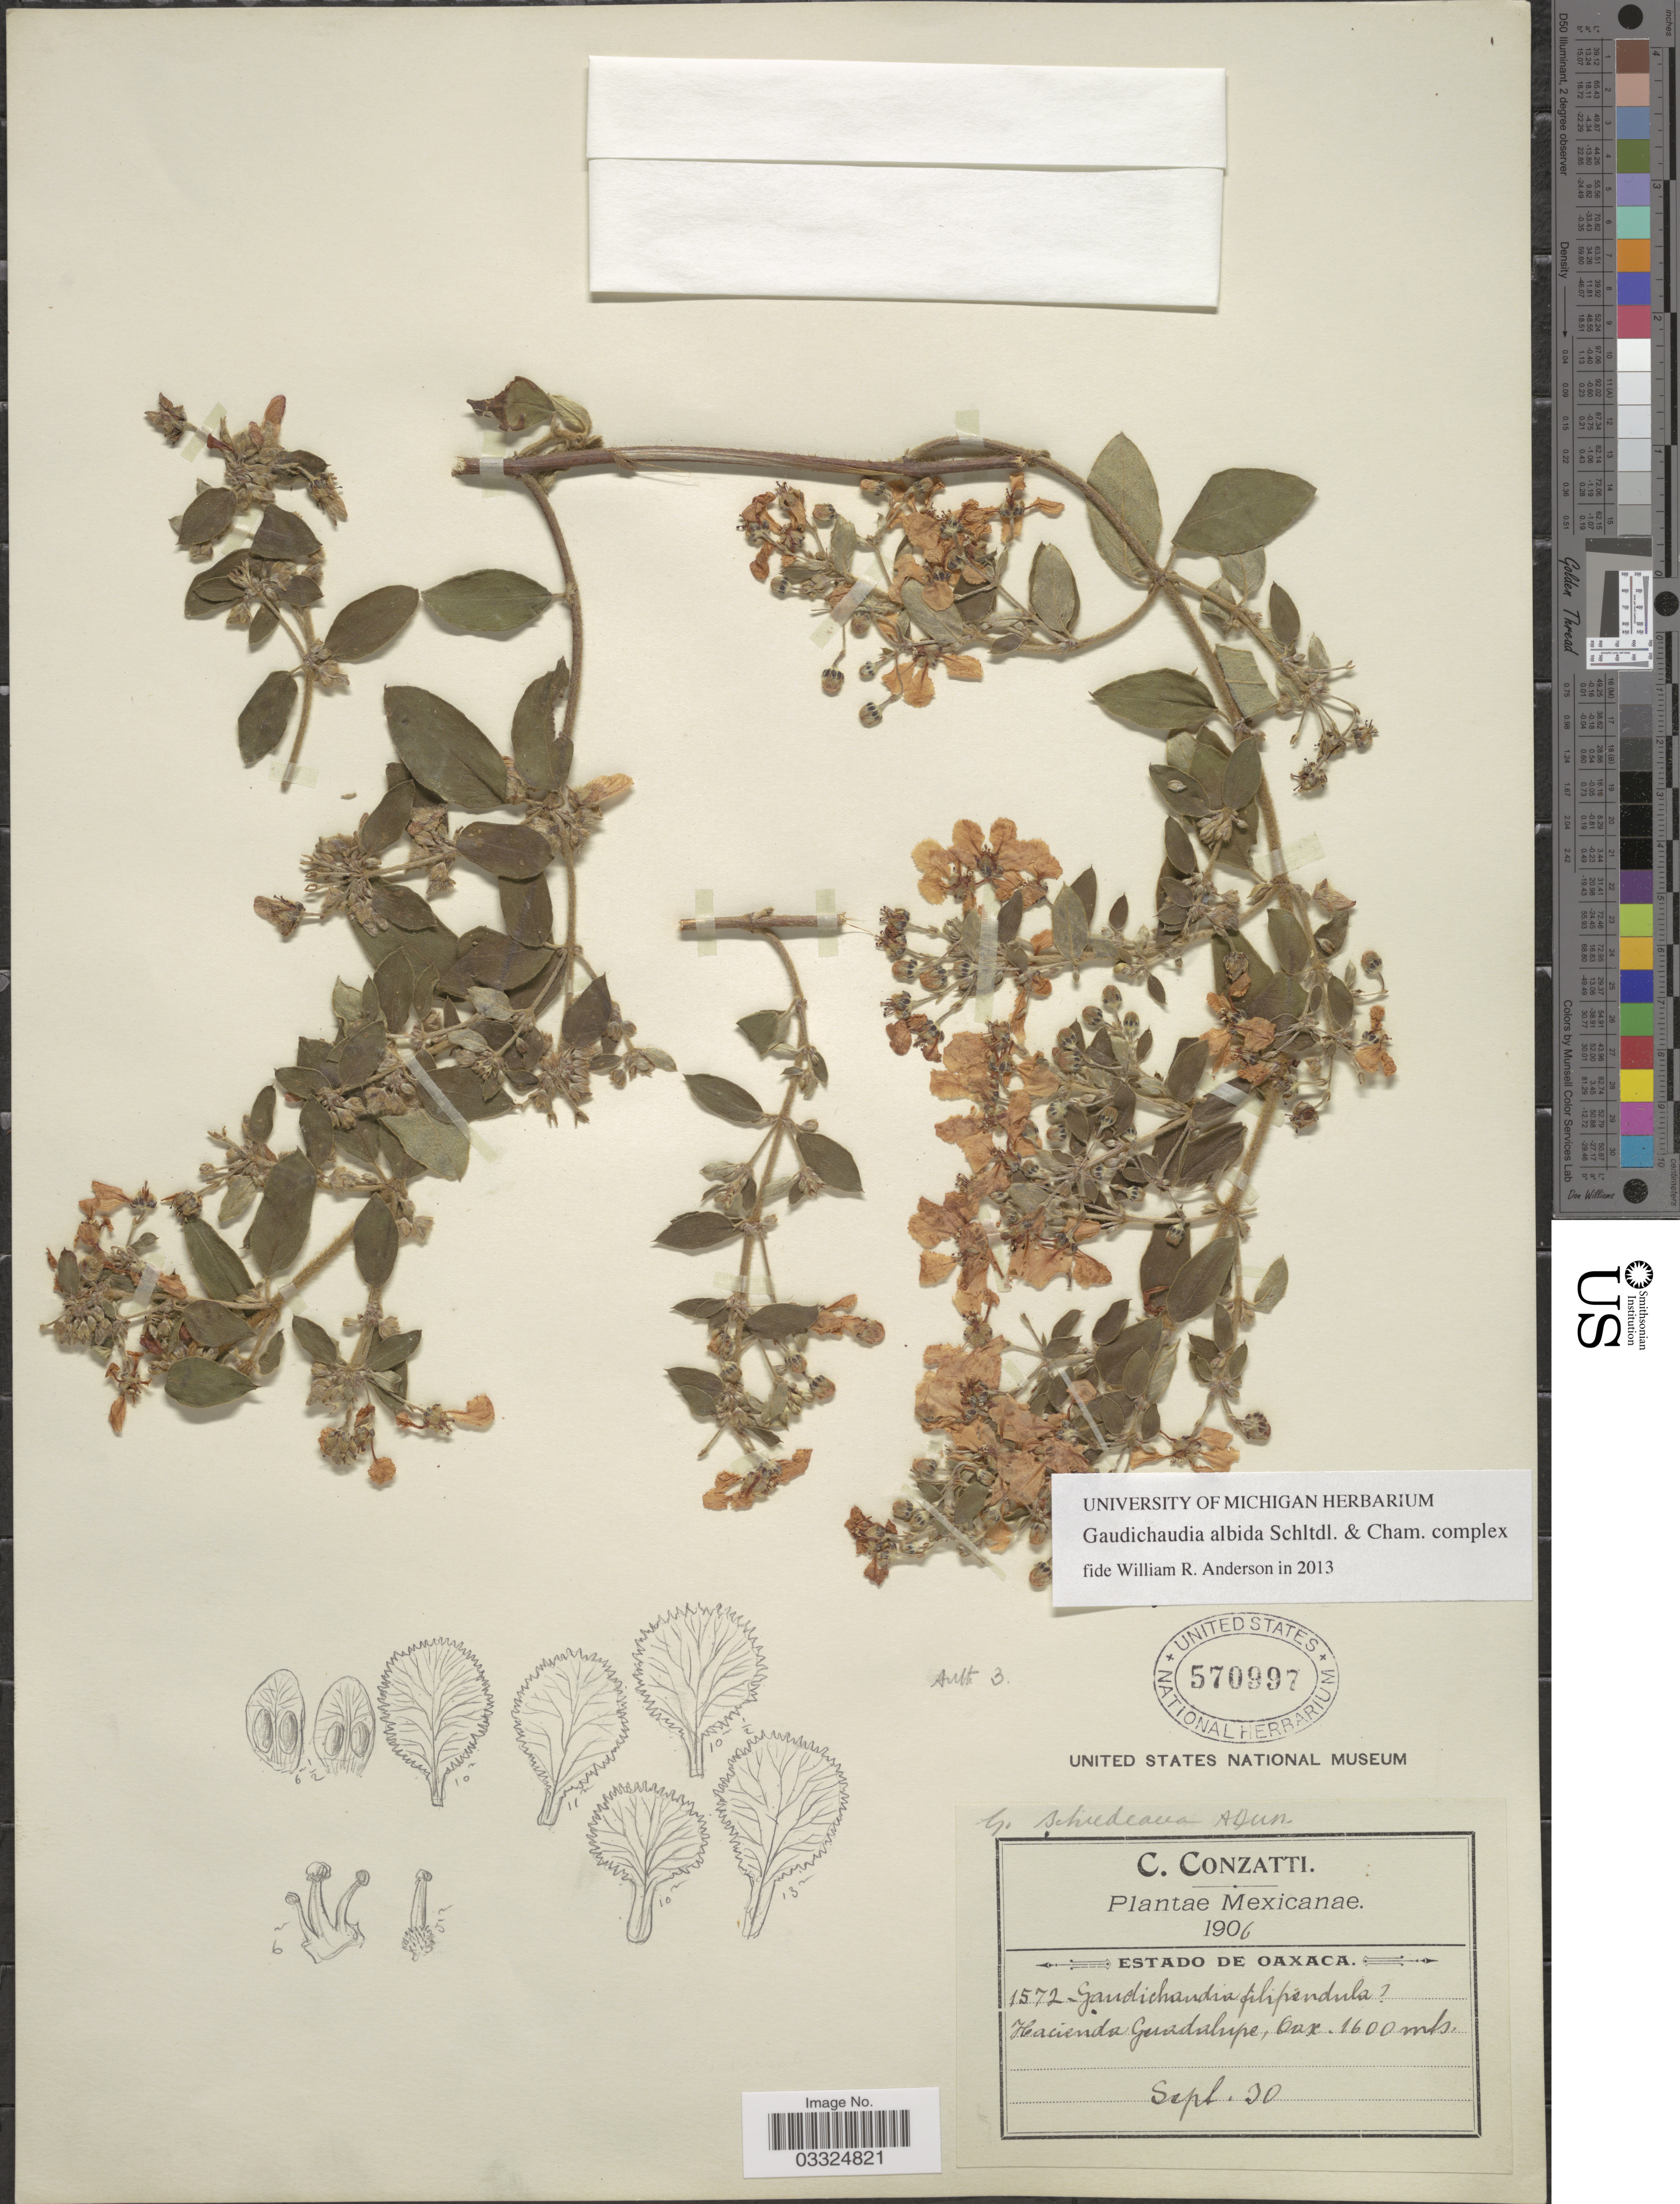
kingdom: Plantae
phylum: Tracheophyta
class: Magnoliopsida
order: Malpighiales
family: Malpighiaceae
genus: Gaudichaudia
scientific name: Gaudichaudia albida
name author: Schltdl. & Cham.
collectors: C. Conzatti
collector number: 1572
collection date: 1906-09-30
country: Mexico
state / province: Oaxaca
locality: Hacienda Guadalupe.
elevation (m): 1600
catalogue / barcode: US 570997